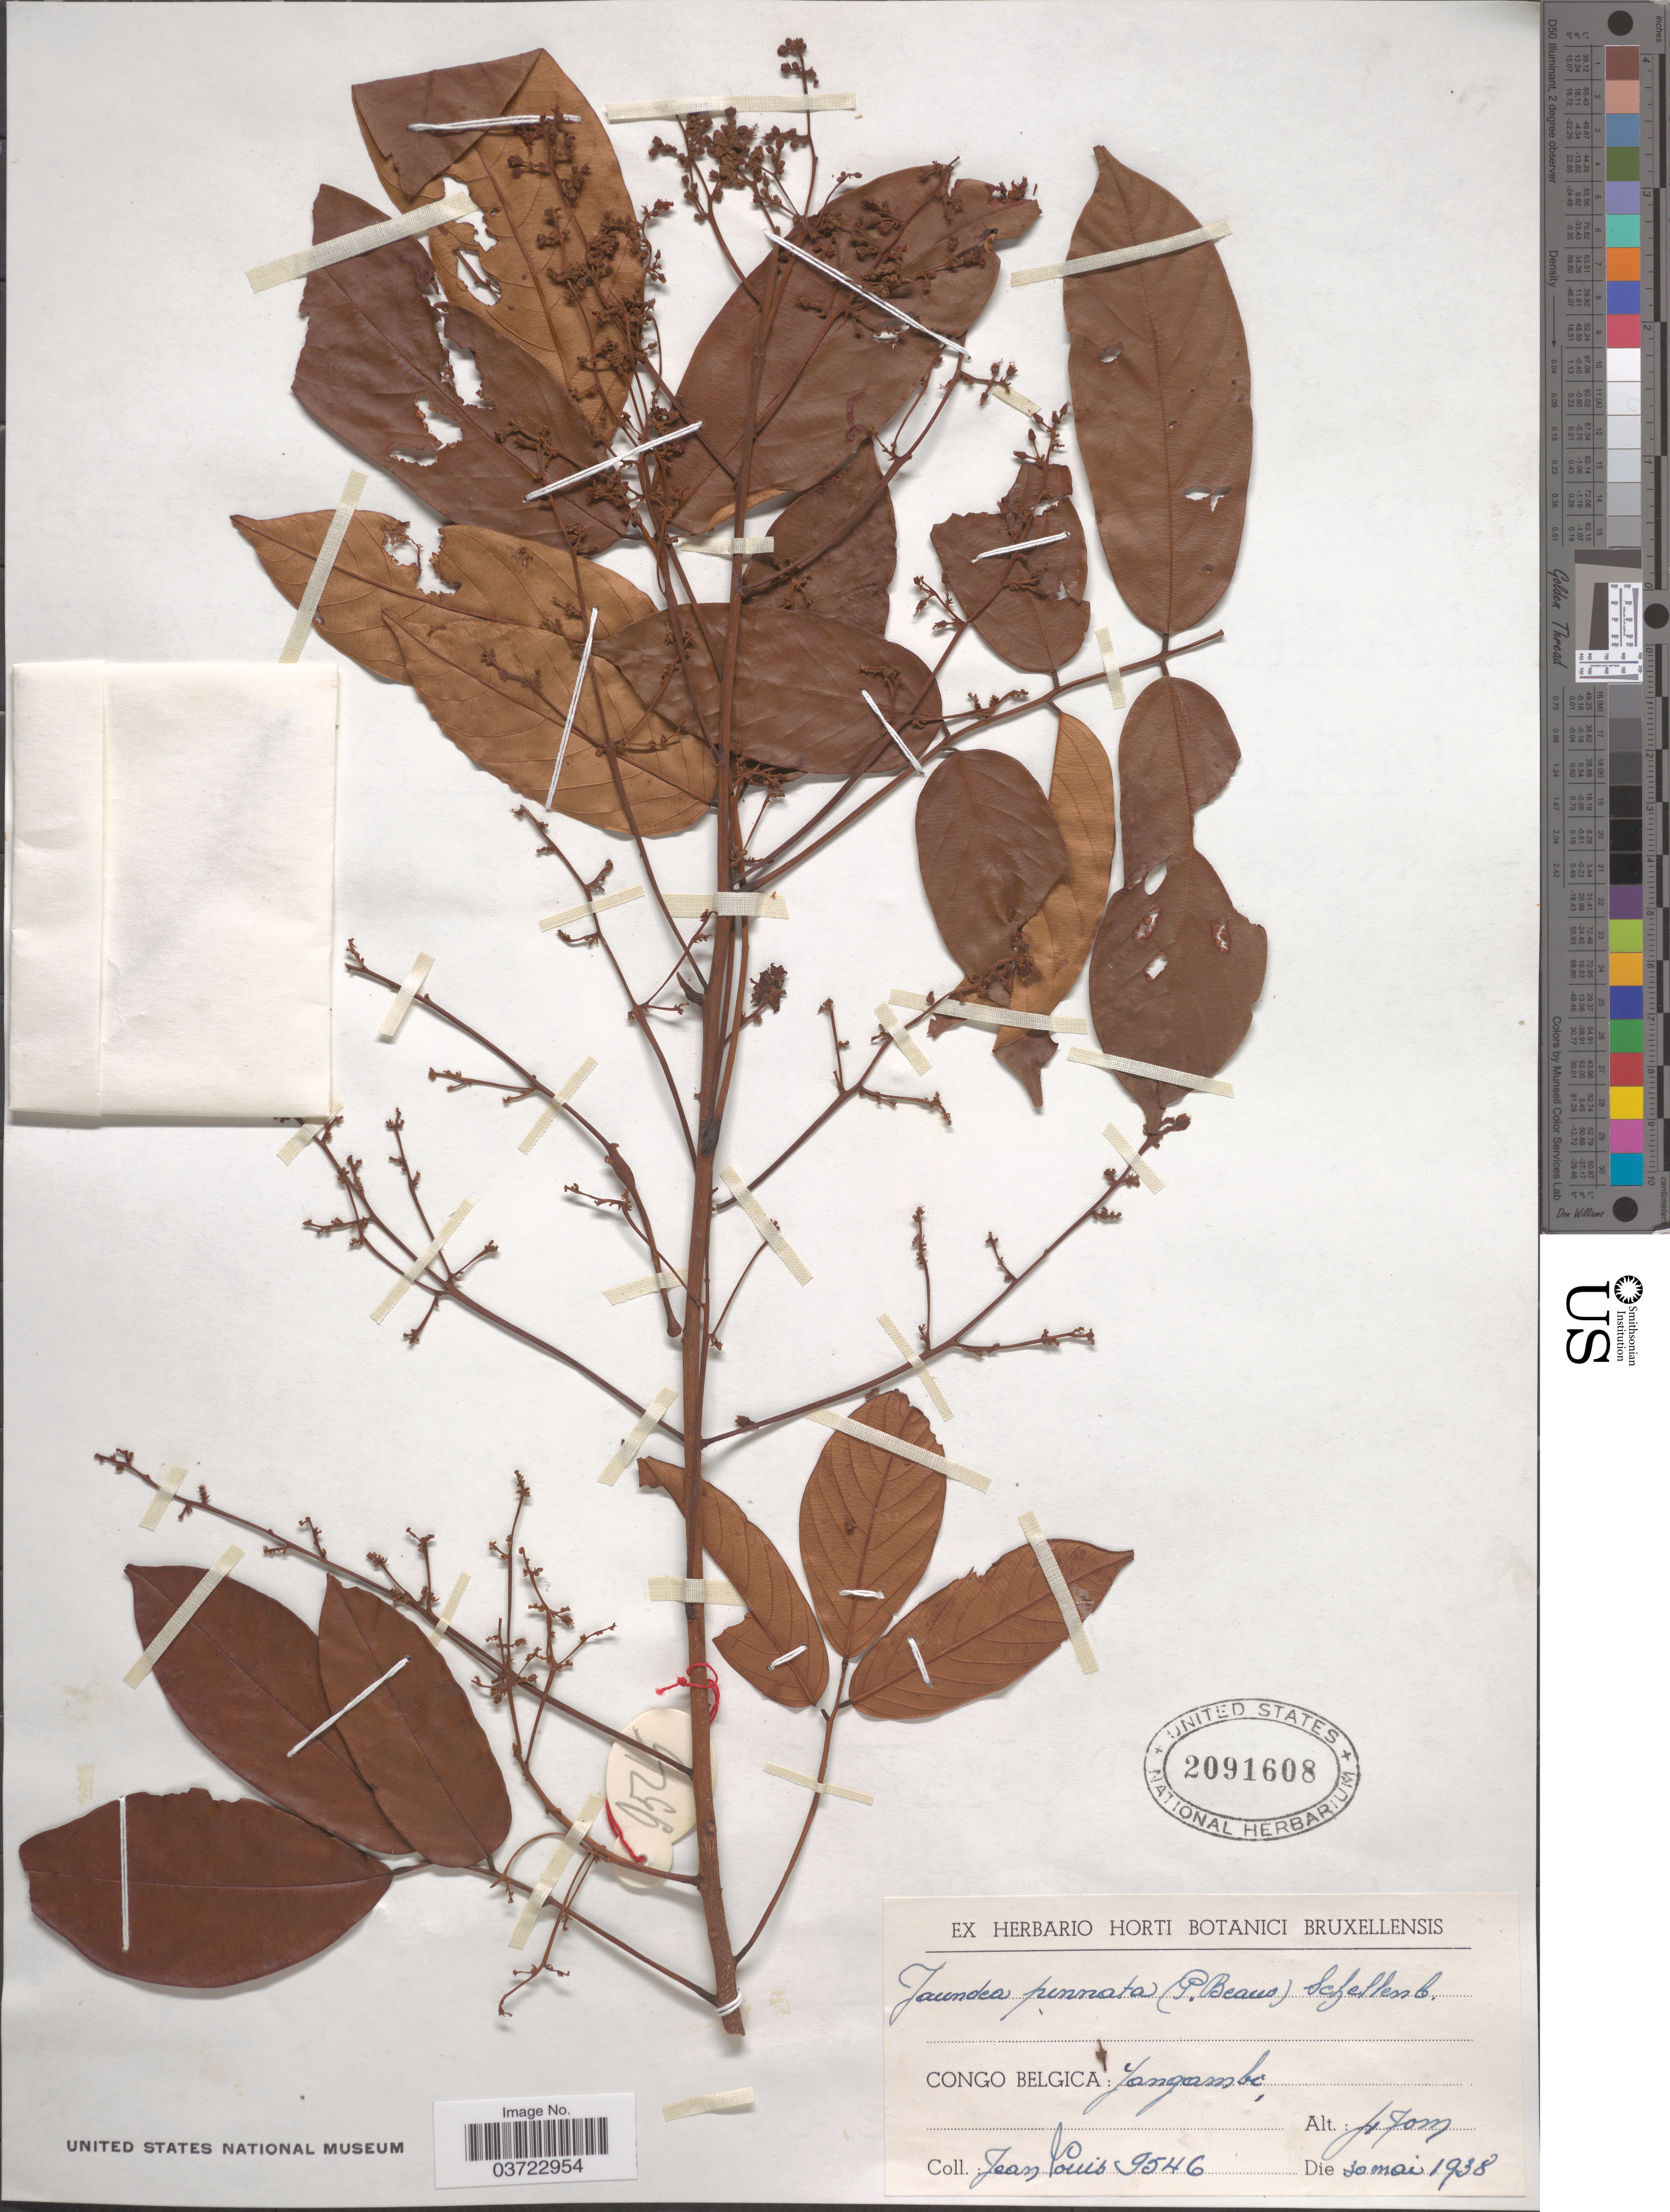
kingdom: Plantae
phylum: Tracheophyta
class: Magnoliopsida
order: Oxalidales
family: Connaraceae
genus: Rourea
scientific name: Rourea thomsonii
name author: (Baker) Jongkind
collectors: J. Louis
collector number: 9546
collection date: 1938-05-30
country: Congo, Democratic Republic of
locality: Congo Belgica: Yangambi.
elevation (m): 470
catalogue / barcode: US 2091608